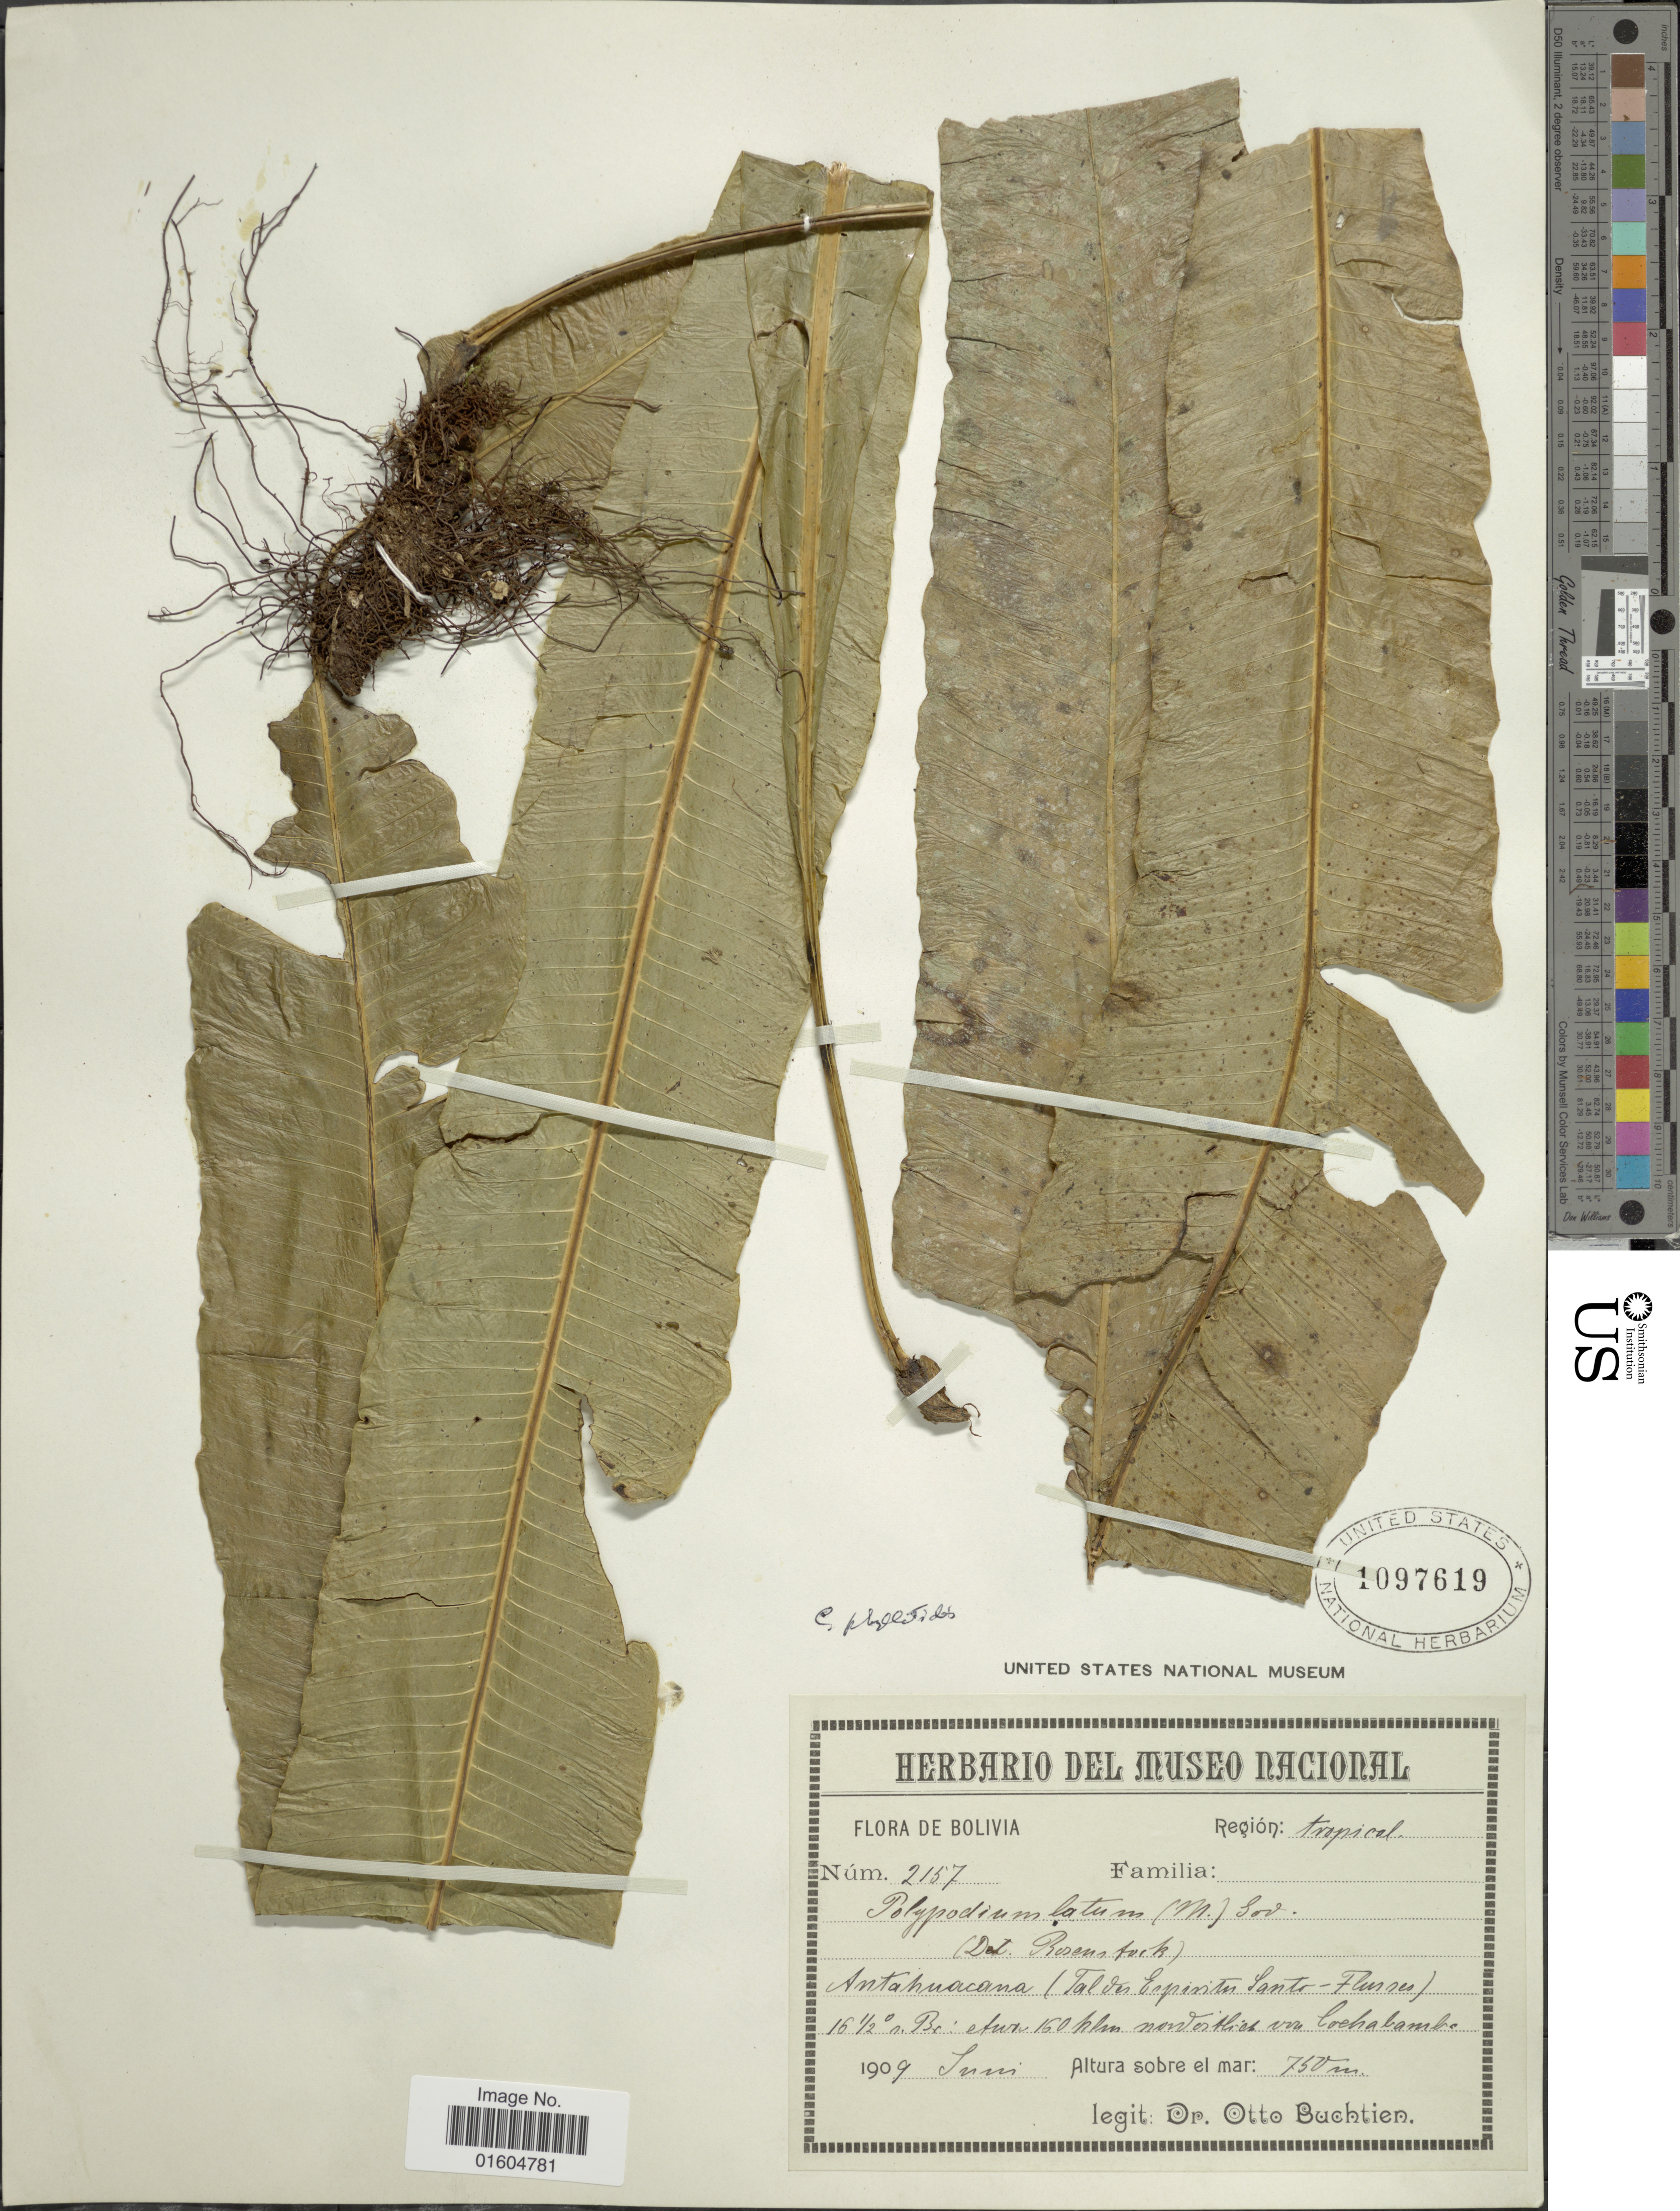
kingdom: Plantae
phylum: Tracheophyta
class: Polypodiopsida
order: Polypodiales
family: Polypodiaceae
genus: Campyloneurum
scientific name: Campyloneurum phyllitidis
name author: (L.) C. Presl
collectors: O. Buchtien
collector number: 2157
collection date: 1909-06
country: Bolivia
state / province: Cochabamba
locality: Region: tropical. Antahuacana (Valley of Espiritu Santo River) 160 km N from Cochabamba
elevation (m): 750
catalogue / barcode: US 1097619